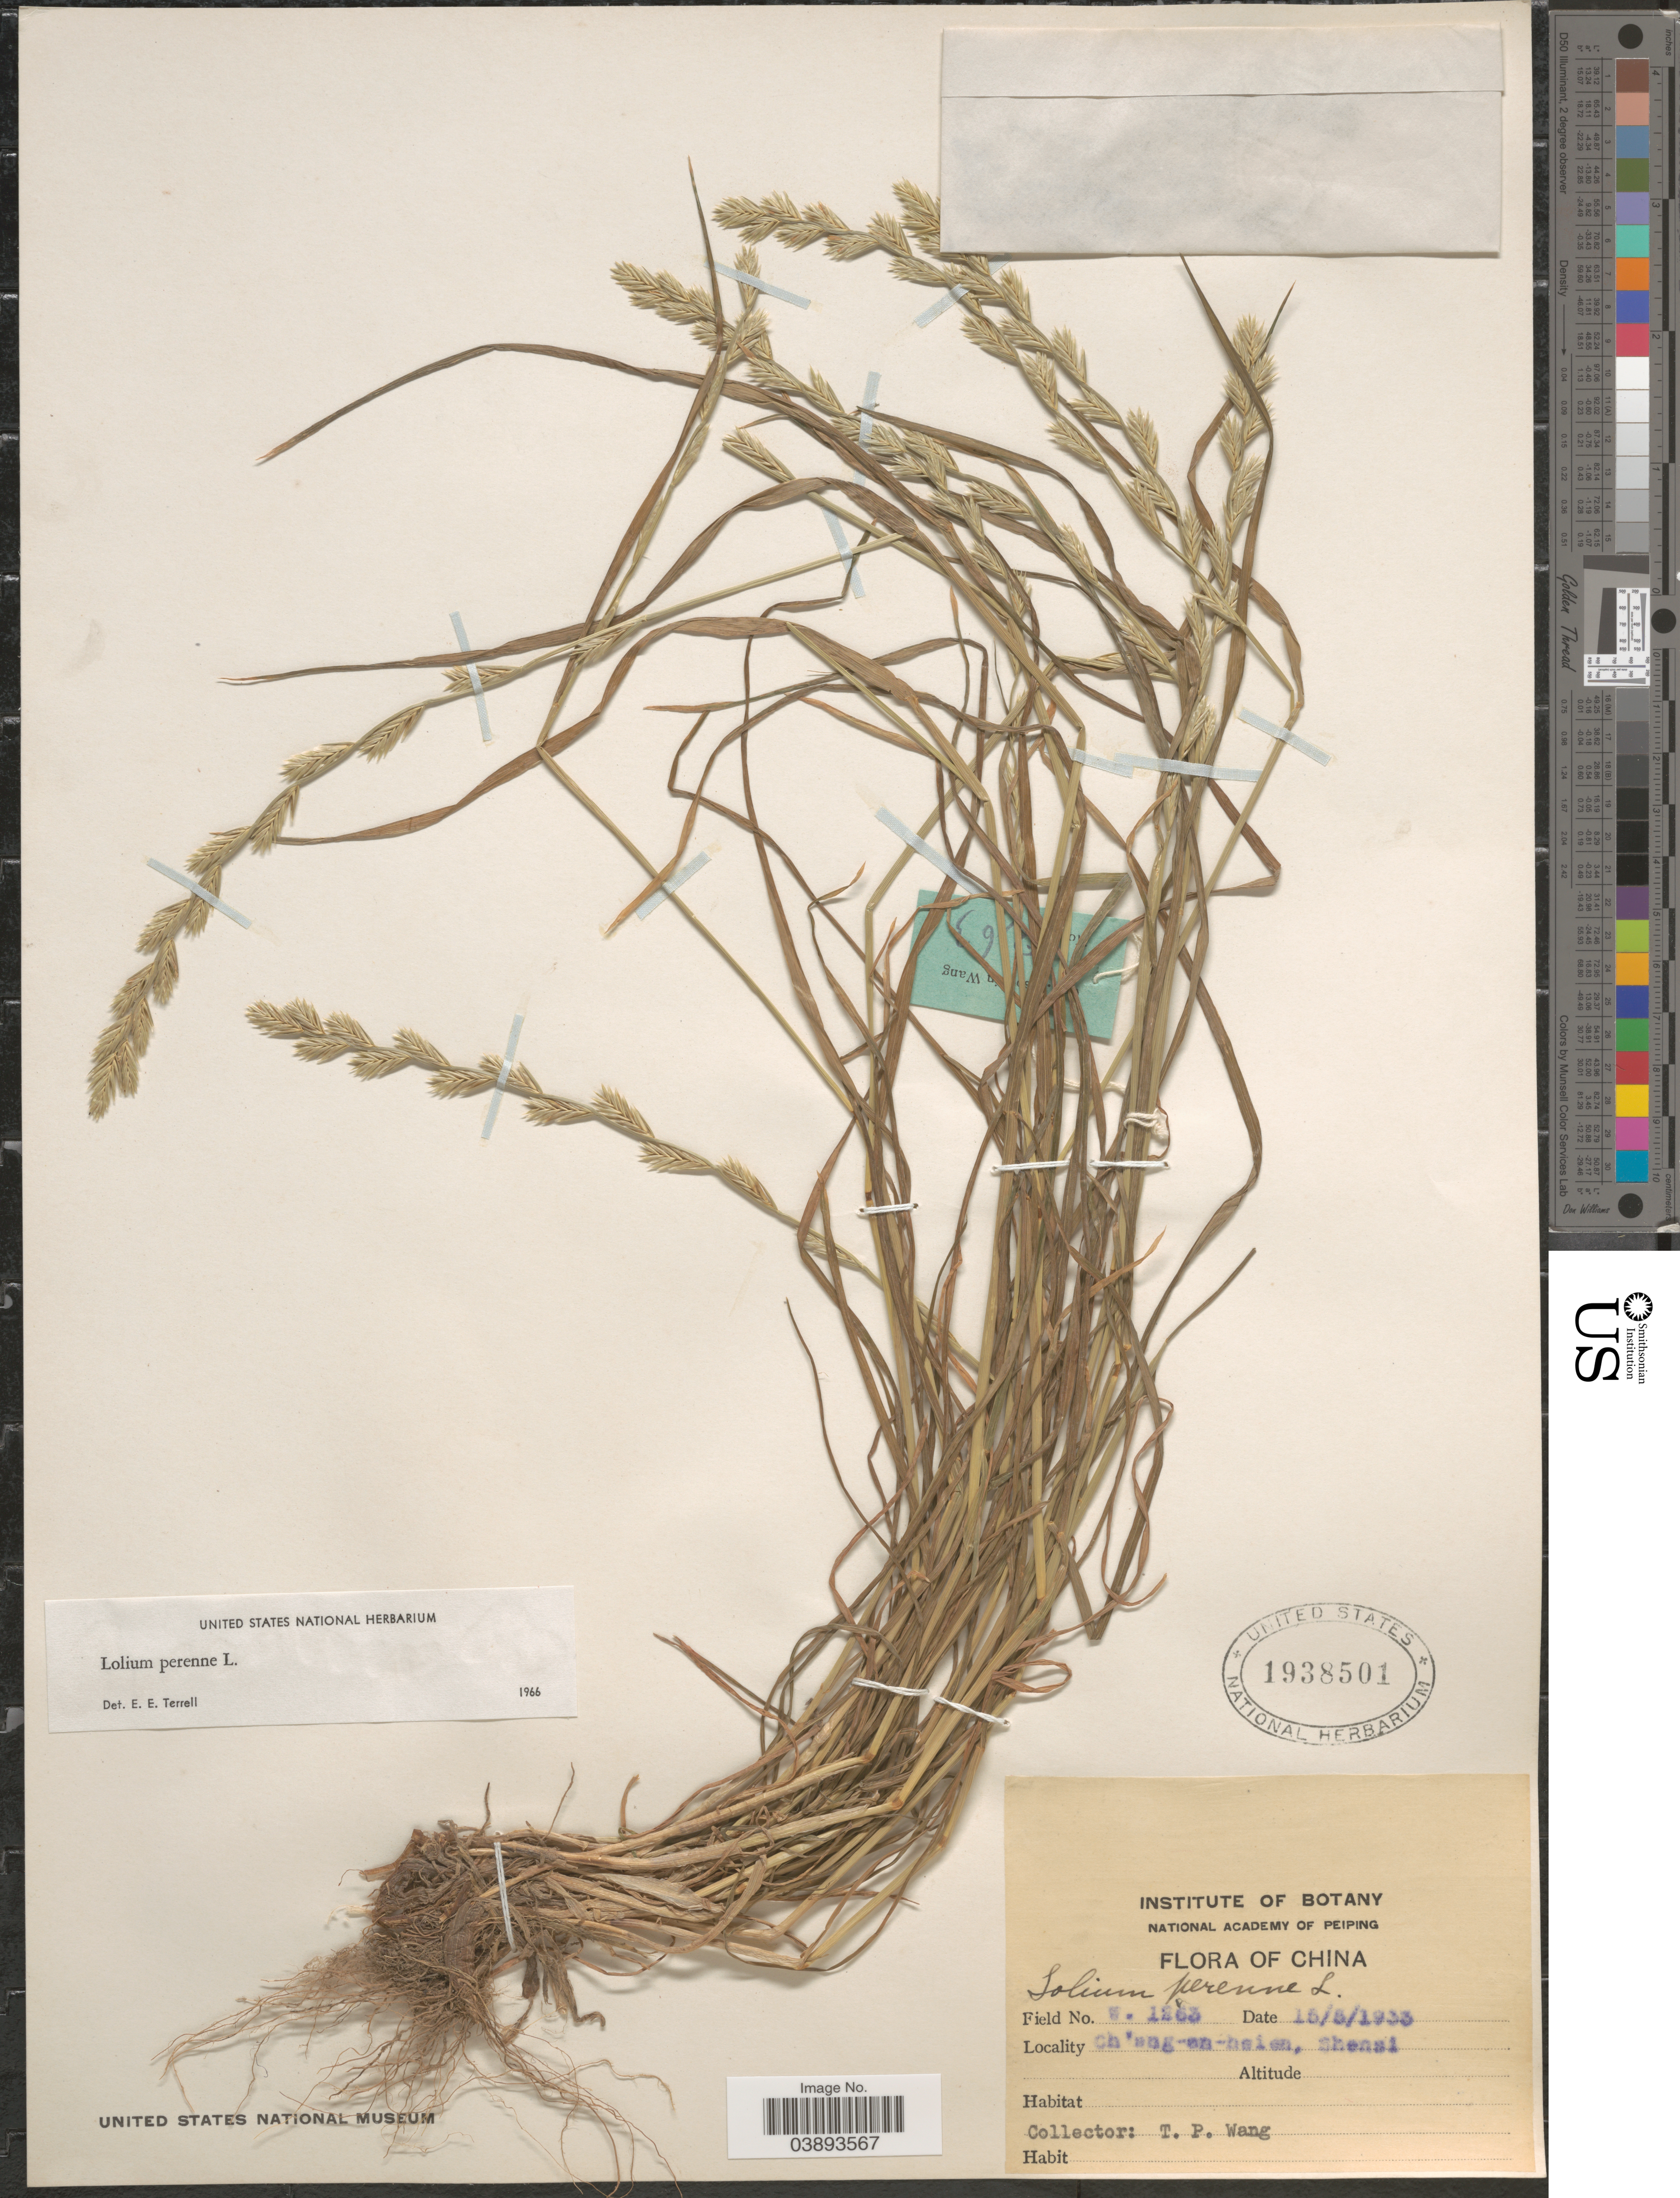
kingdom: Plantae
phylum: Tracheophyta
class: Liliopsida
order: Poales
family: Poaceae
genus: Lolium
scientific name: Lolium perenne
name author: L.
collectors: T. Wang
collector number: W.1263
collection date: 1933-08-15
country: China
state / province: Shaanxi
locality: Ch'ang-an-hsien, Shensi.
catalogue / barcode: US 1938501